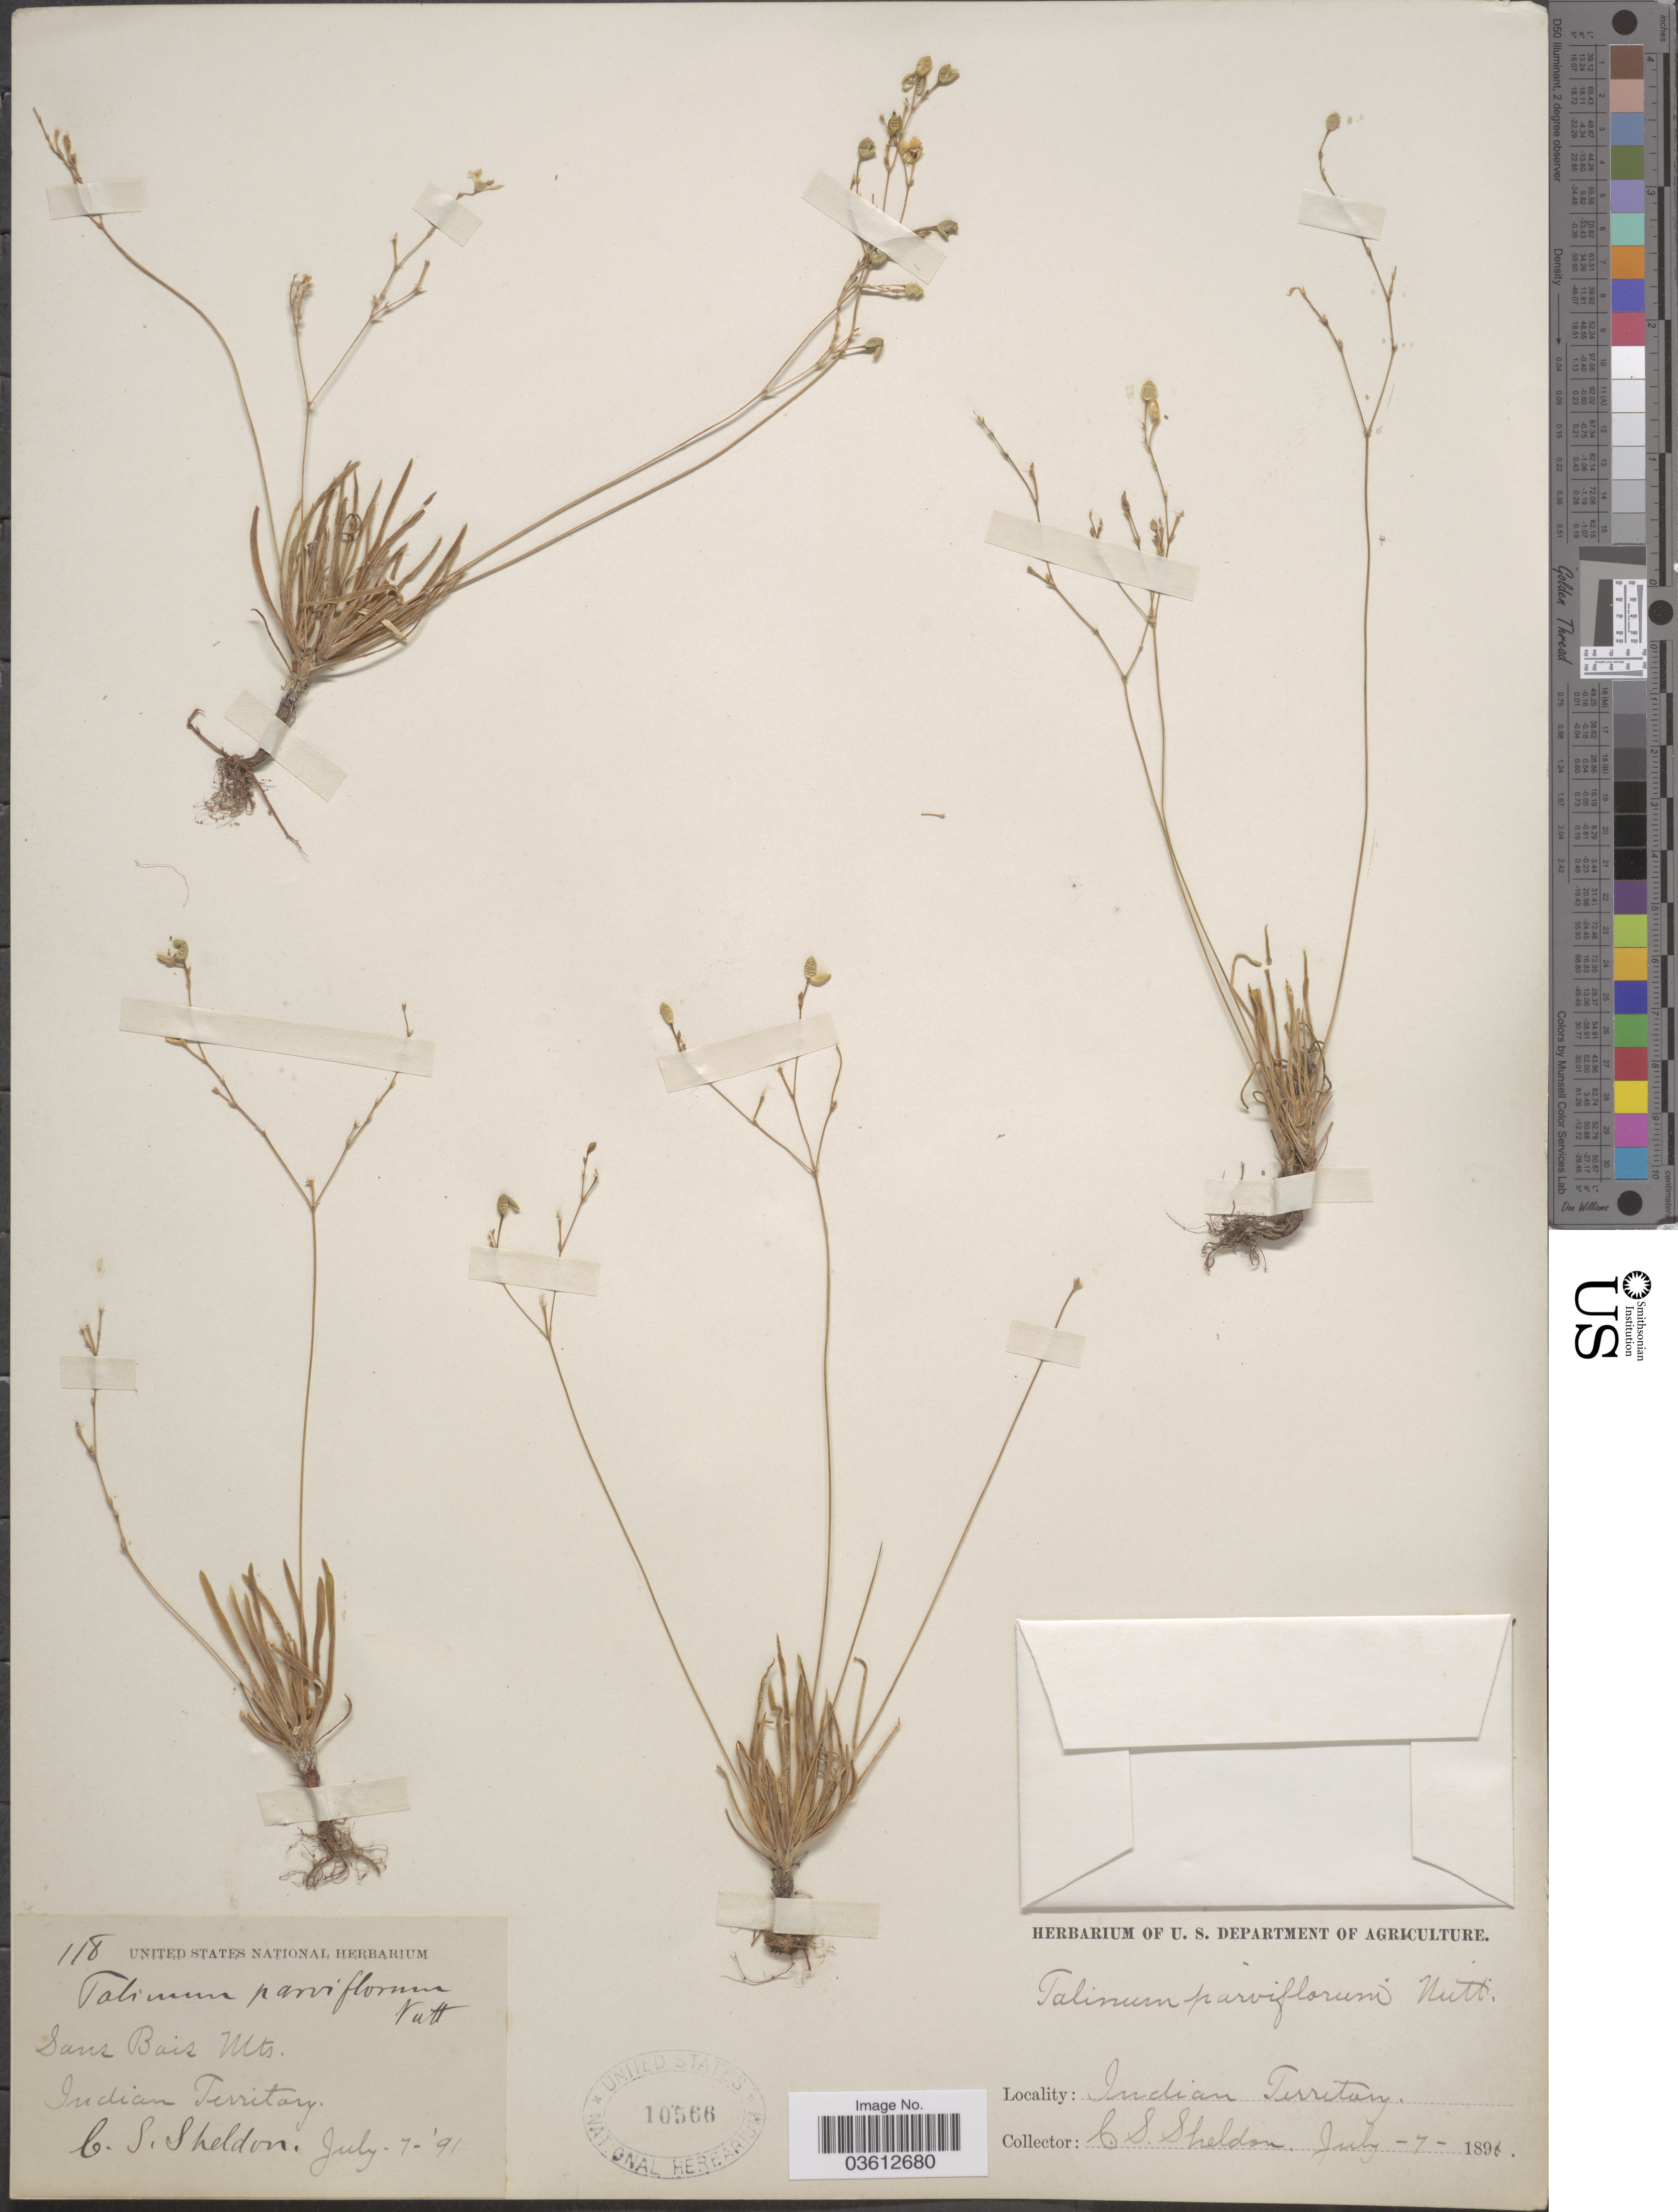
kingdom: Plantae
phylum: Tracheophyta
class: Magnoliopsida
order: Caryophyllales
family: Talinaceae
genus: Talinum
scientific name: Talinum parviflorum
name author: Nutt.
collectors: C. S. Sheldon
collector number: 118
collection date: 1891-07-07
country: United States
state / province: Oklahoma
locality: Sous Bois Mts Indian Territory.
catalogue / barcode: US 10566